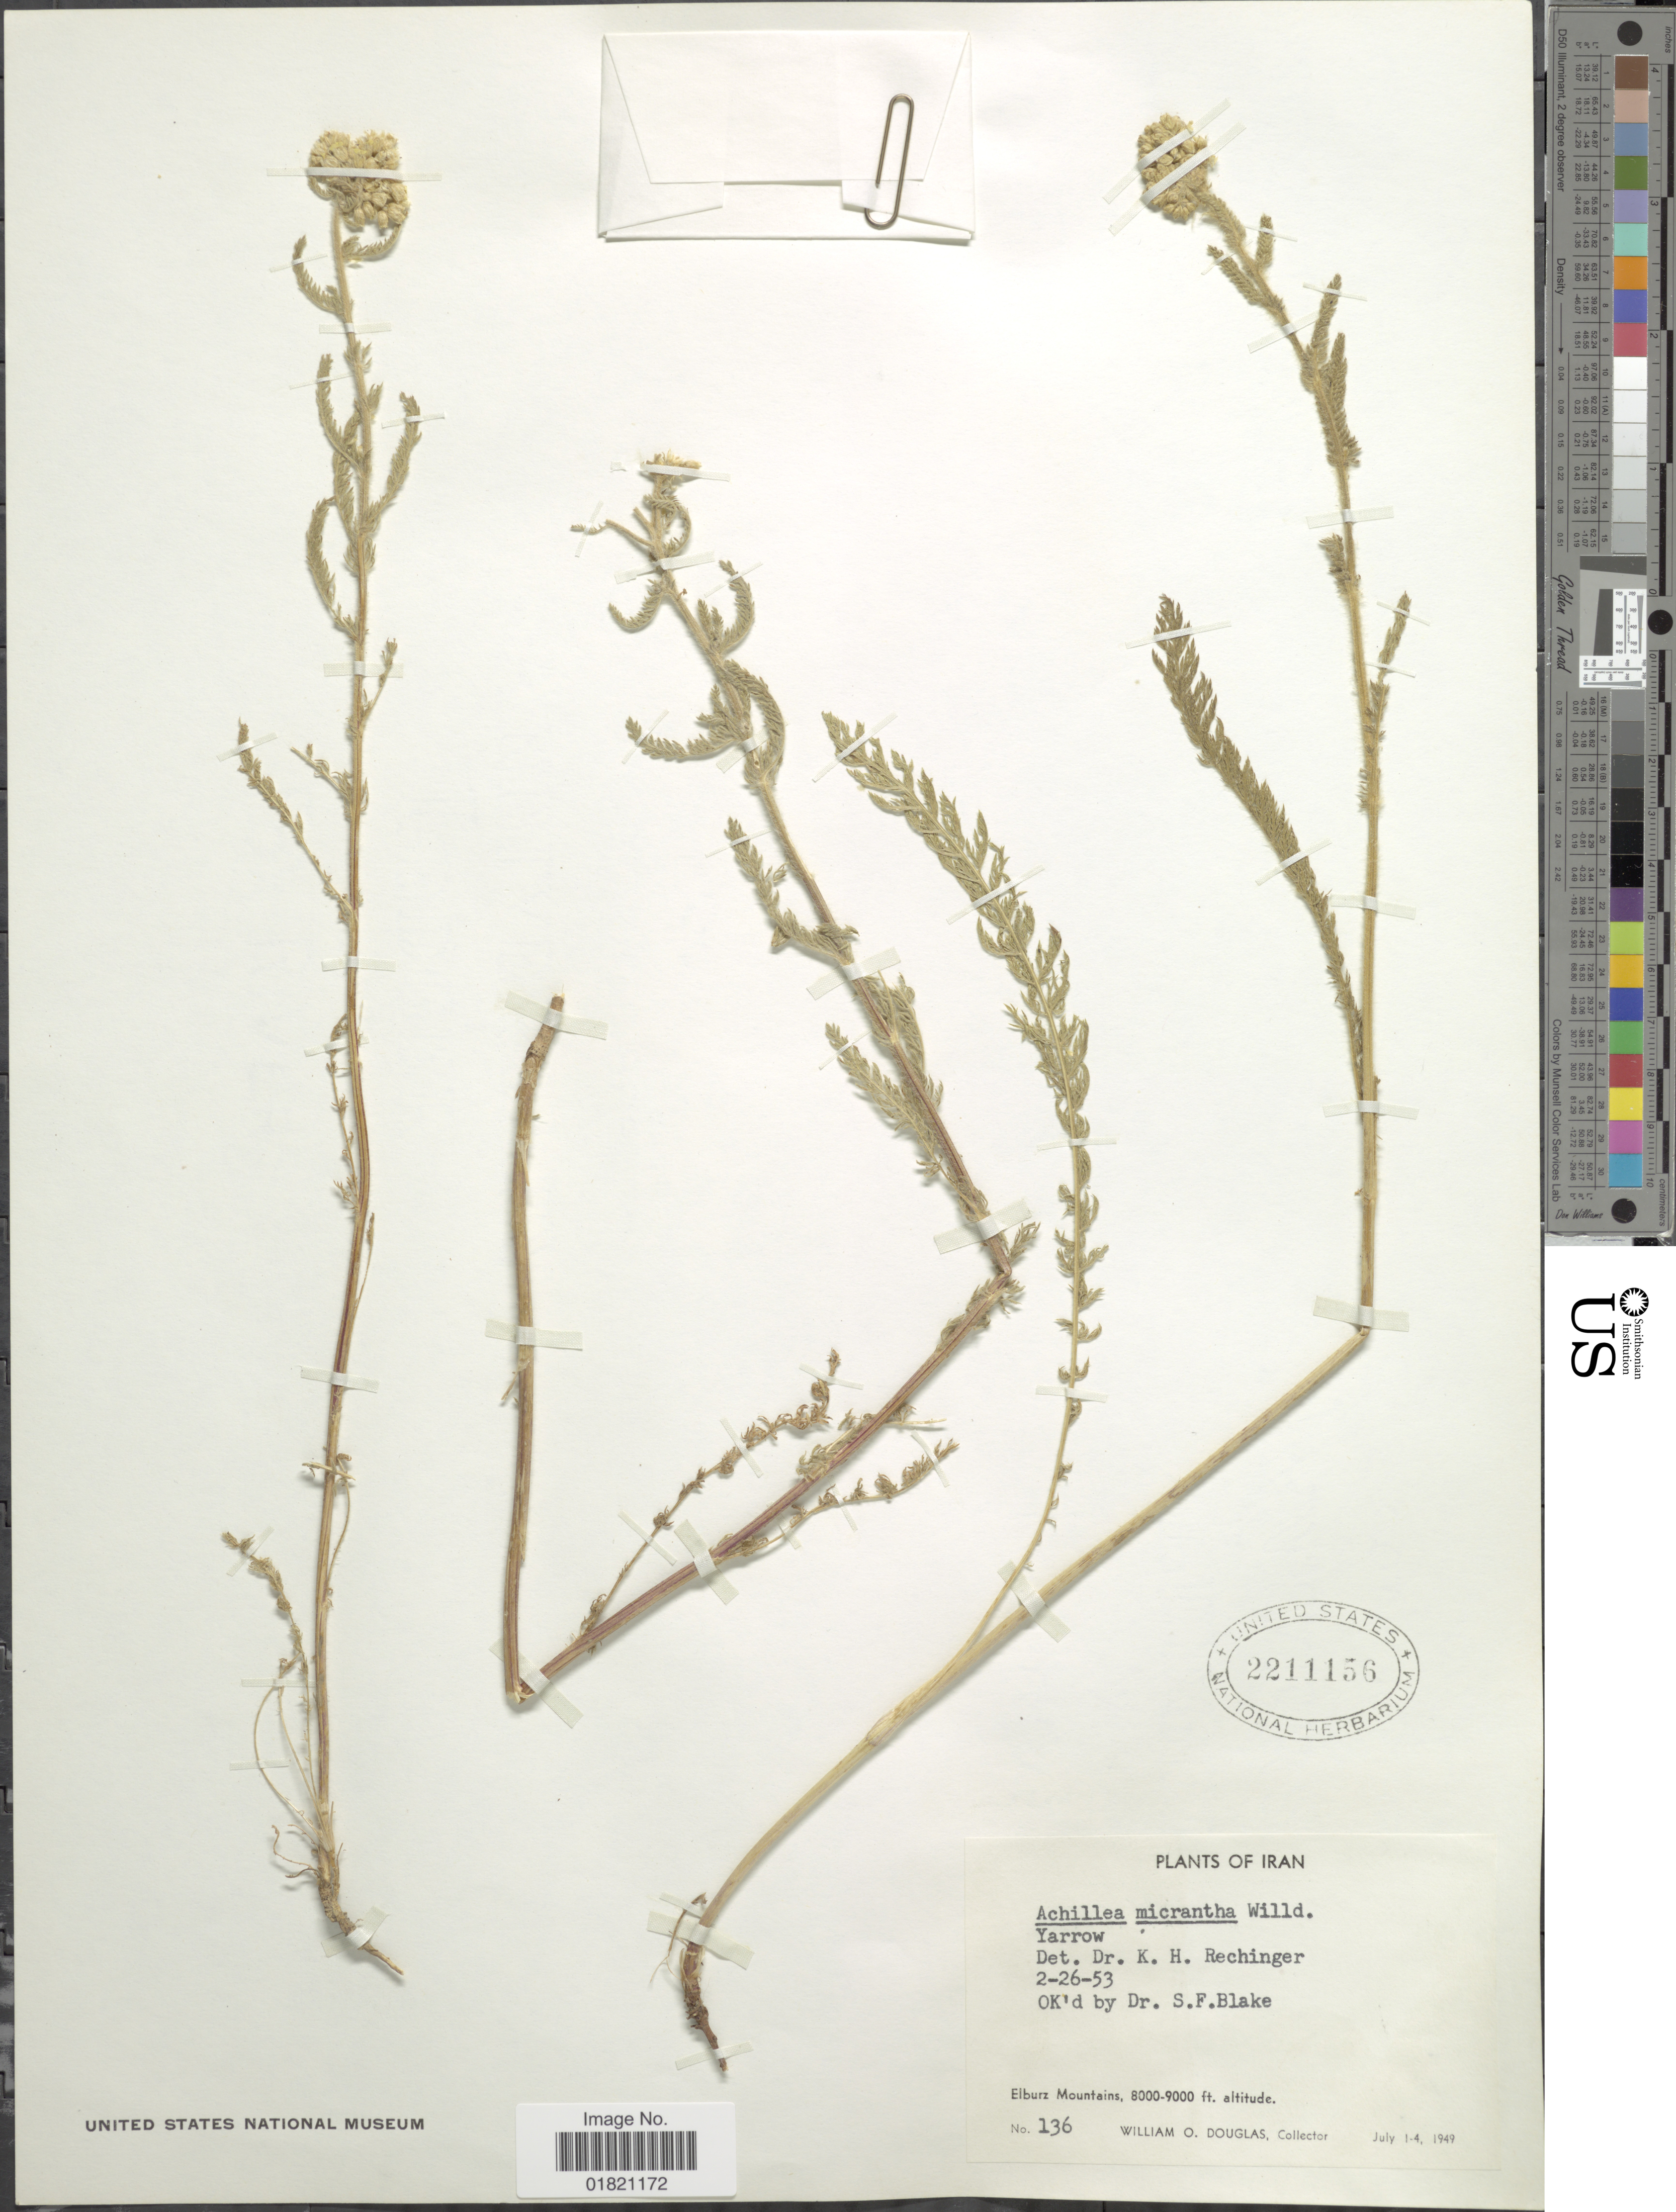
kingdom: Plantae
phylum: Tracheophyta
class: Magnoliopsida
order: Asterales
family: Asteraceae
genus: Achillea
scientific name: Achillea micrantha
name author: M. Bieb.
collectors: W. Douglas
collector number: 136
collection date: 1949-07-01/1949-07-04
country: Iran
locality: Elburz Mountains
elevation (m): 2438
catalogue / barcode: US 2211156